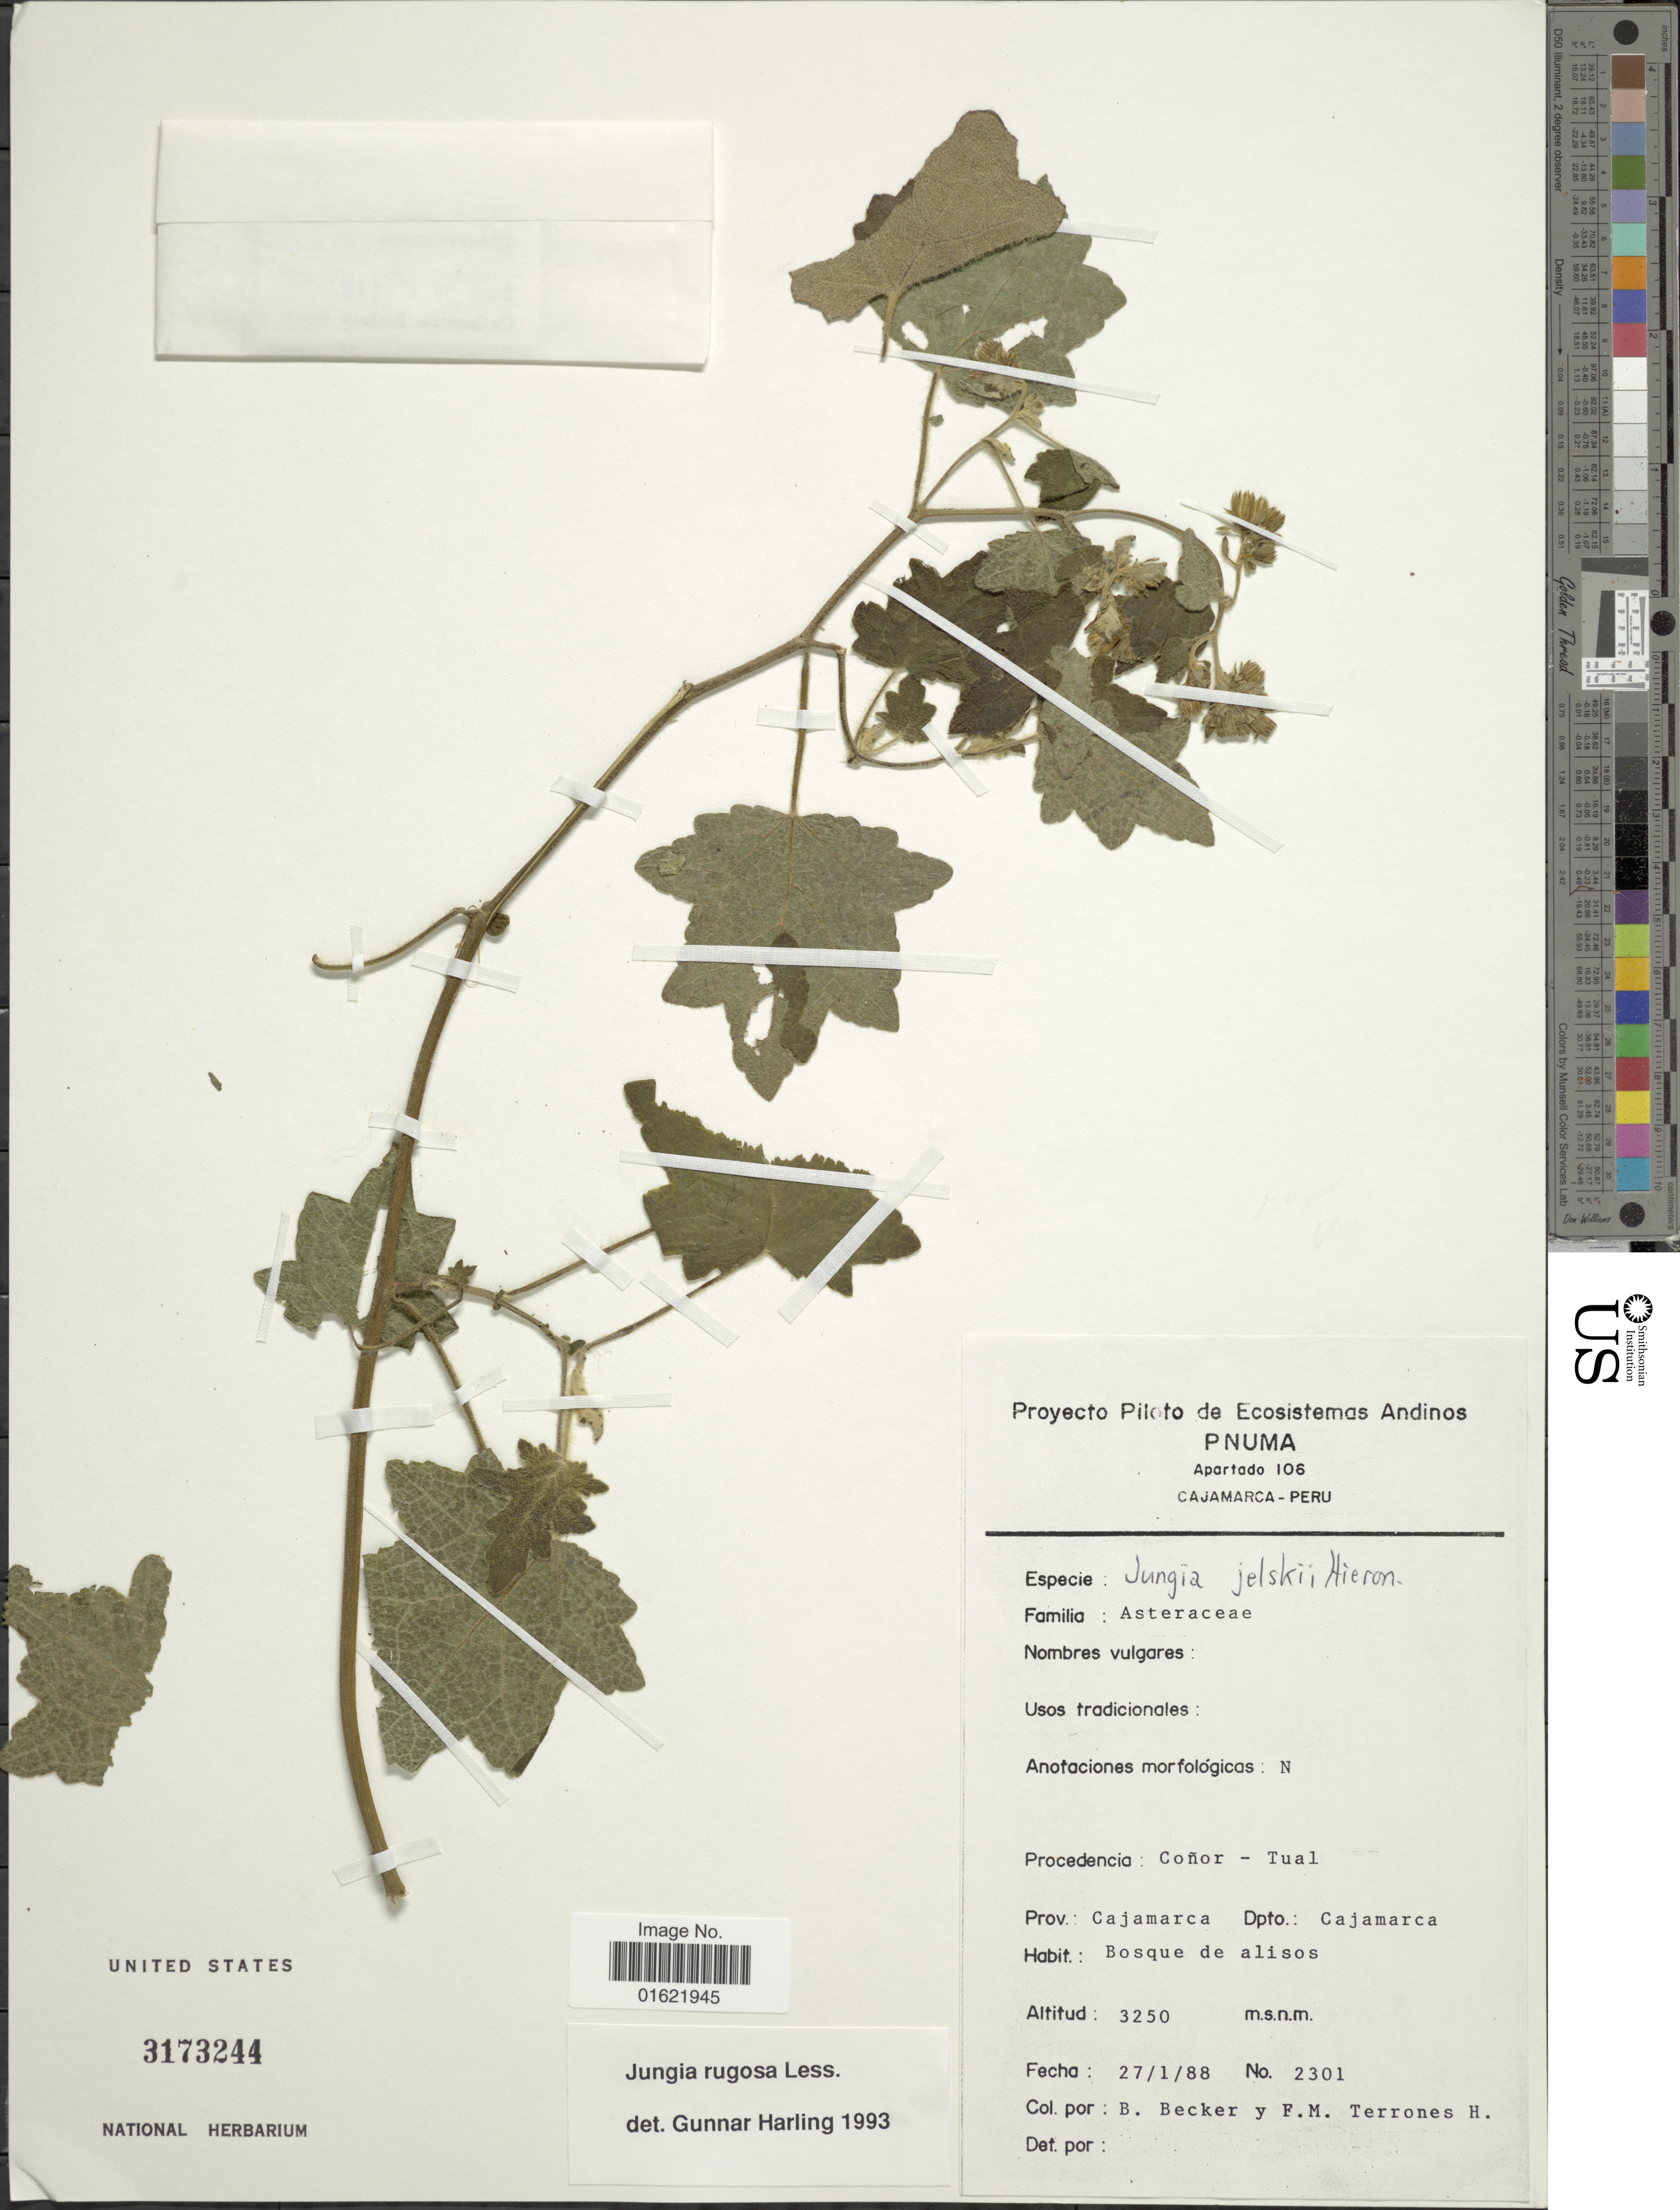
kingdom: Plantae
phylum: Tracheophyta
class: Magnoliopsida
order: Asterales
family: Asteraceae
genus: Jungia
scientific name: Jungia rugosa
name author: Less.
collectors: B. Becker & F. M. Terrones H.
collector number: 2301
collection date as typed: Transcribed d/m/y: 27/1/88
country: Peru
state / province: Cajamarca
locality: Procedencia: Conor - Tual. Cajamarca. Dpto: Cajamarca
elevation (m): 3250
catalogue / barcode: US 3173244